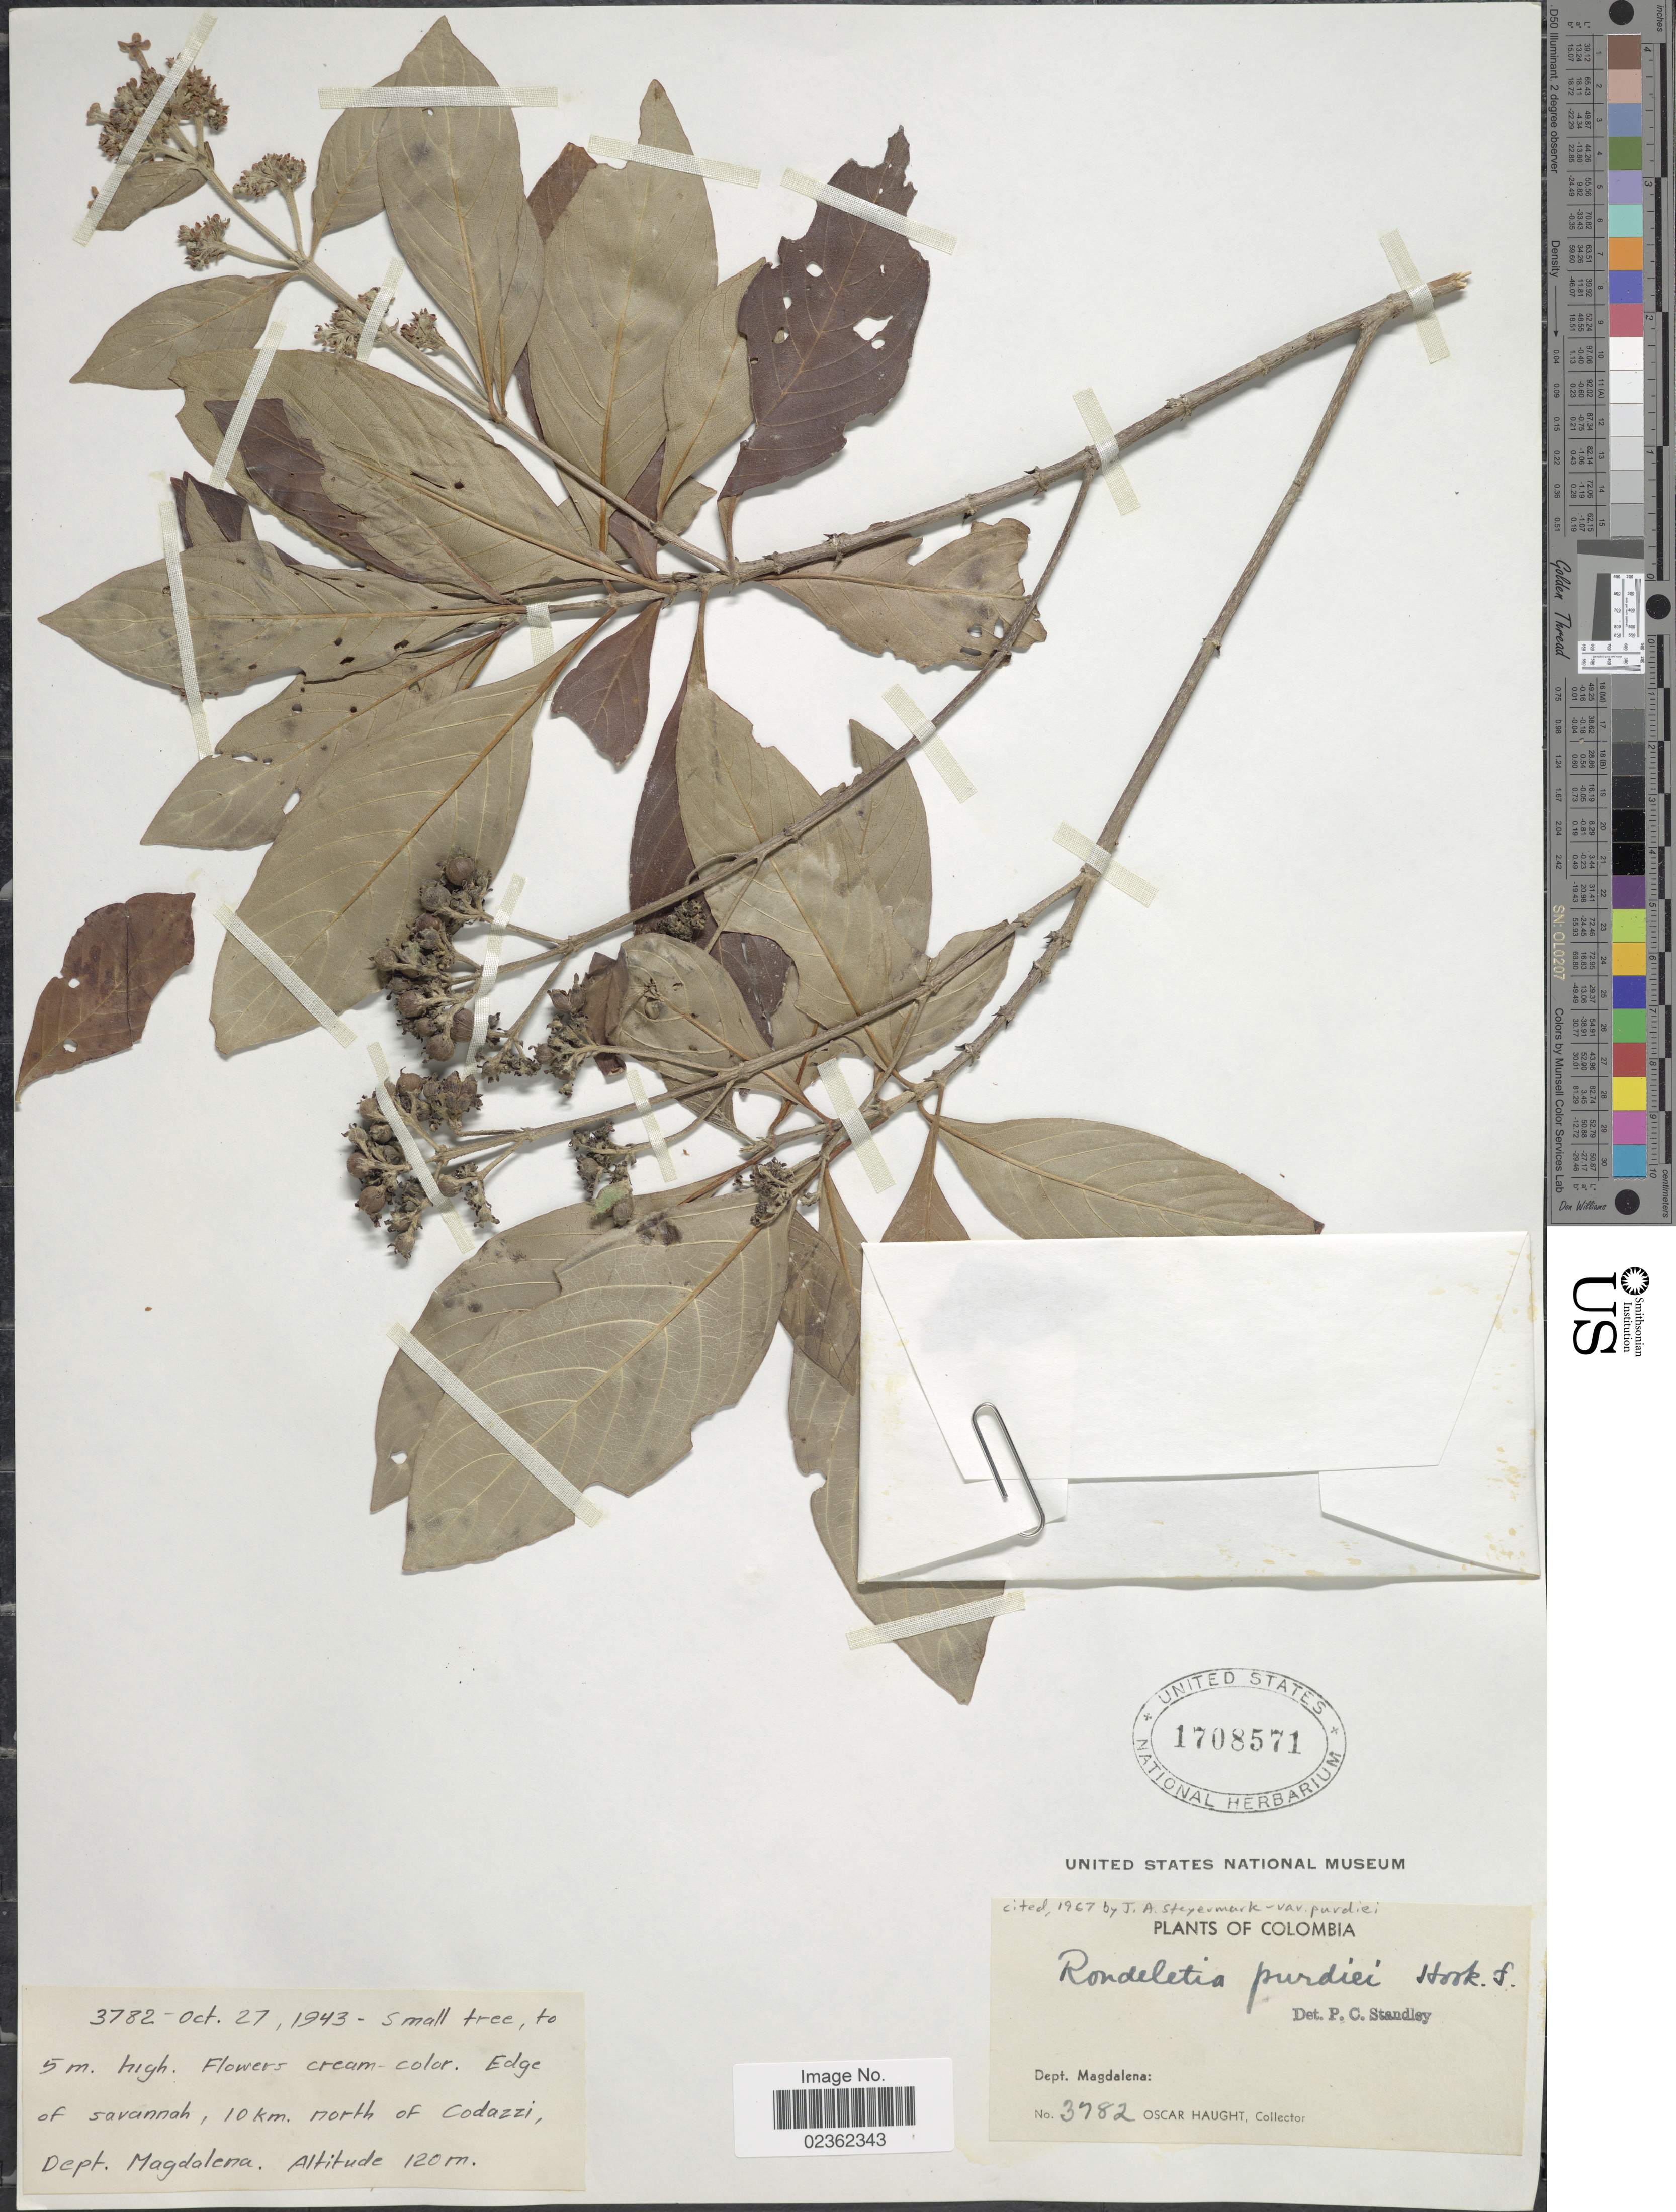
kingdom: Plantae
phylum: Tracheophyta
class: Magnoliopsida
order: Gentianales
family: Rubiaceae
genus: Rondeletia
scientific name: Rondeletia purdiei var. purdiei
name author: Hook. f.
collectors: O. L. Haught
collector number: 3782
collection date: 1943-10-27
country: Colombia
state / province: Magdalena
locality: Edge of savannah, 10 km. north of Codazzi.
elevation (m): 120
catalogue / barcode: US 1708571